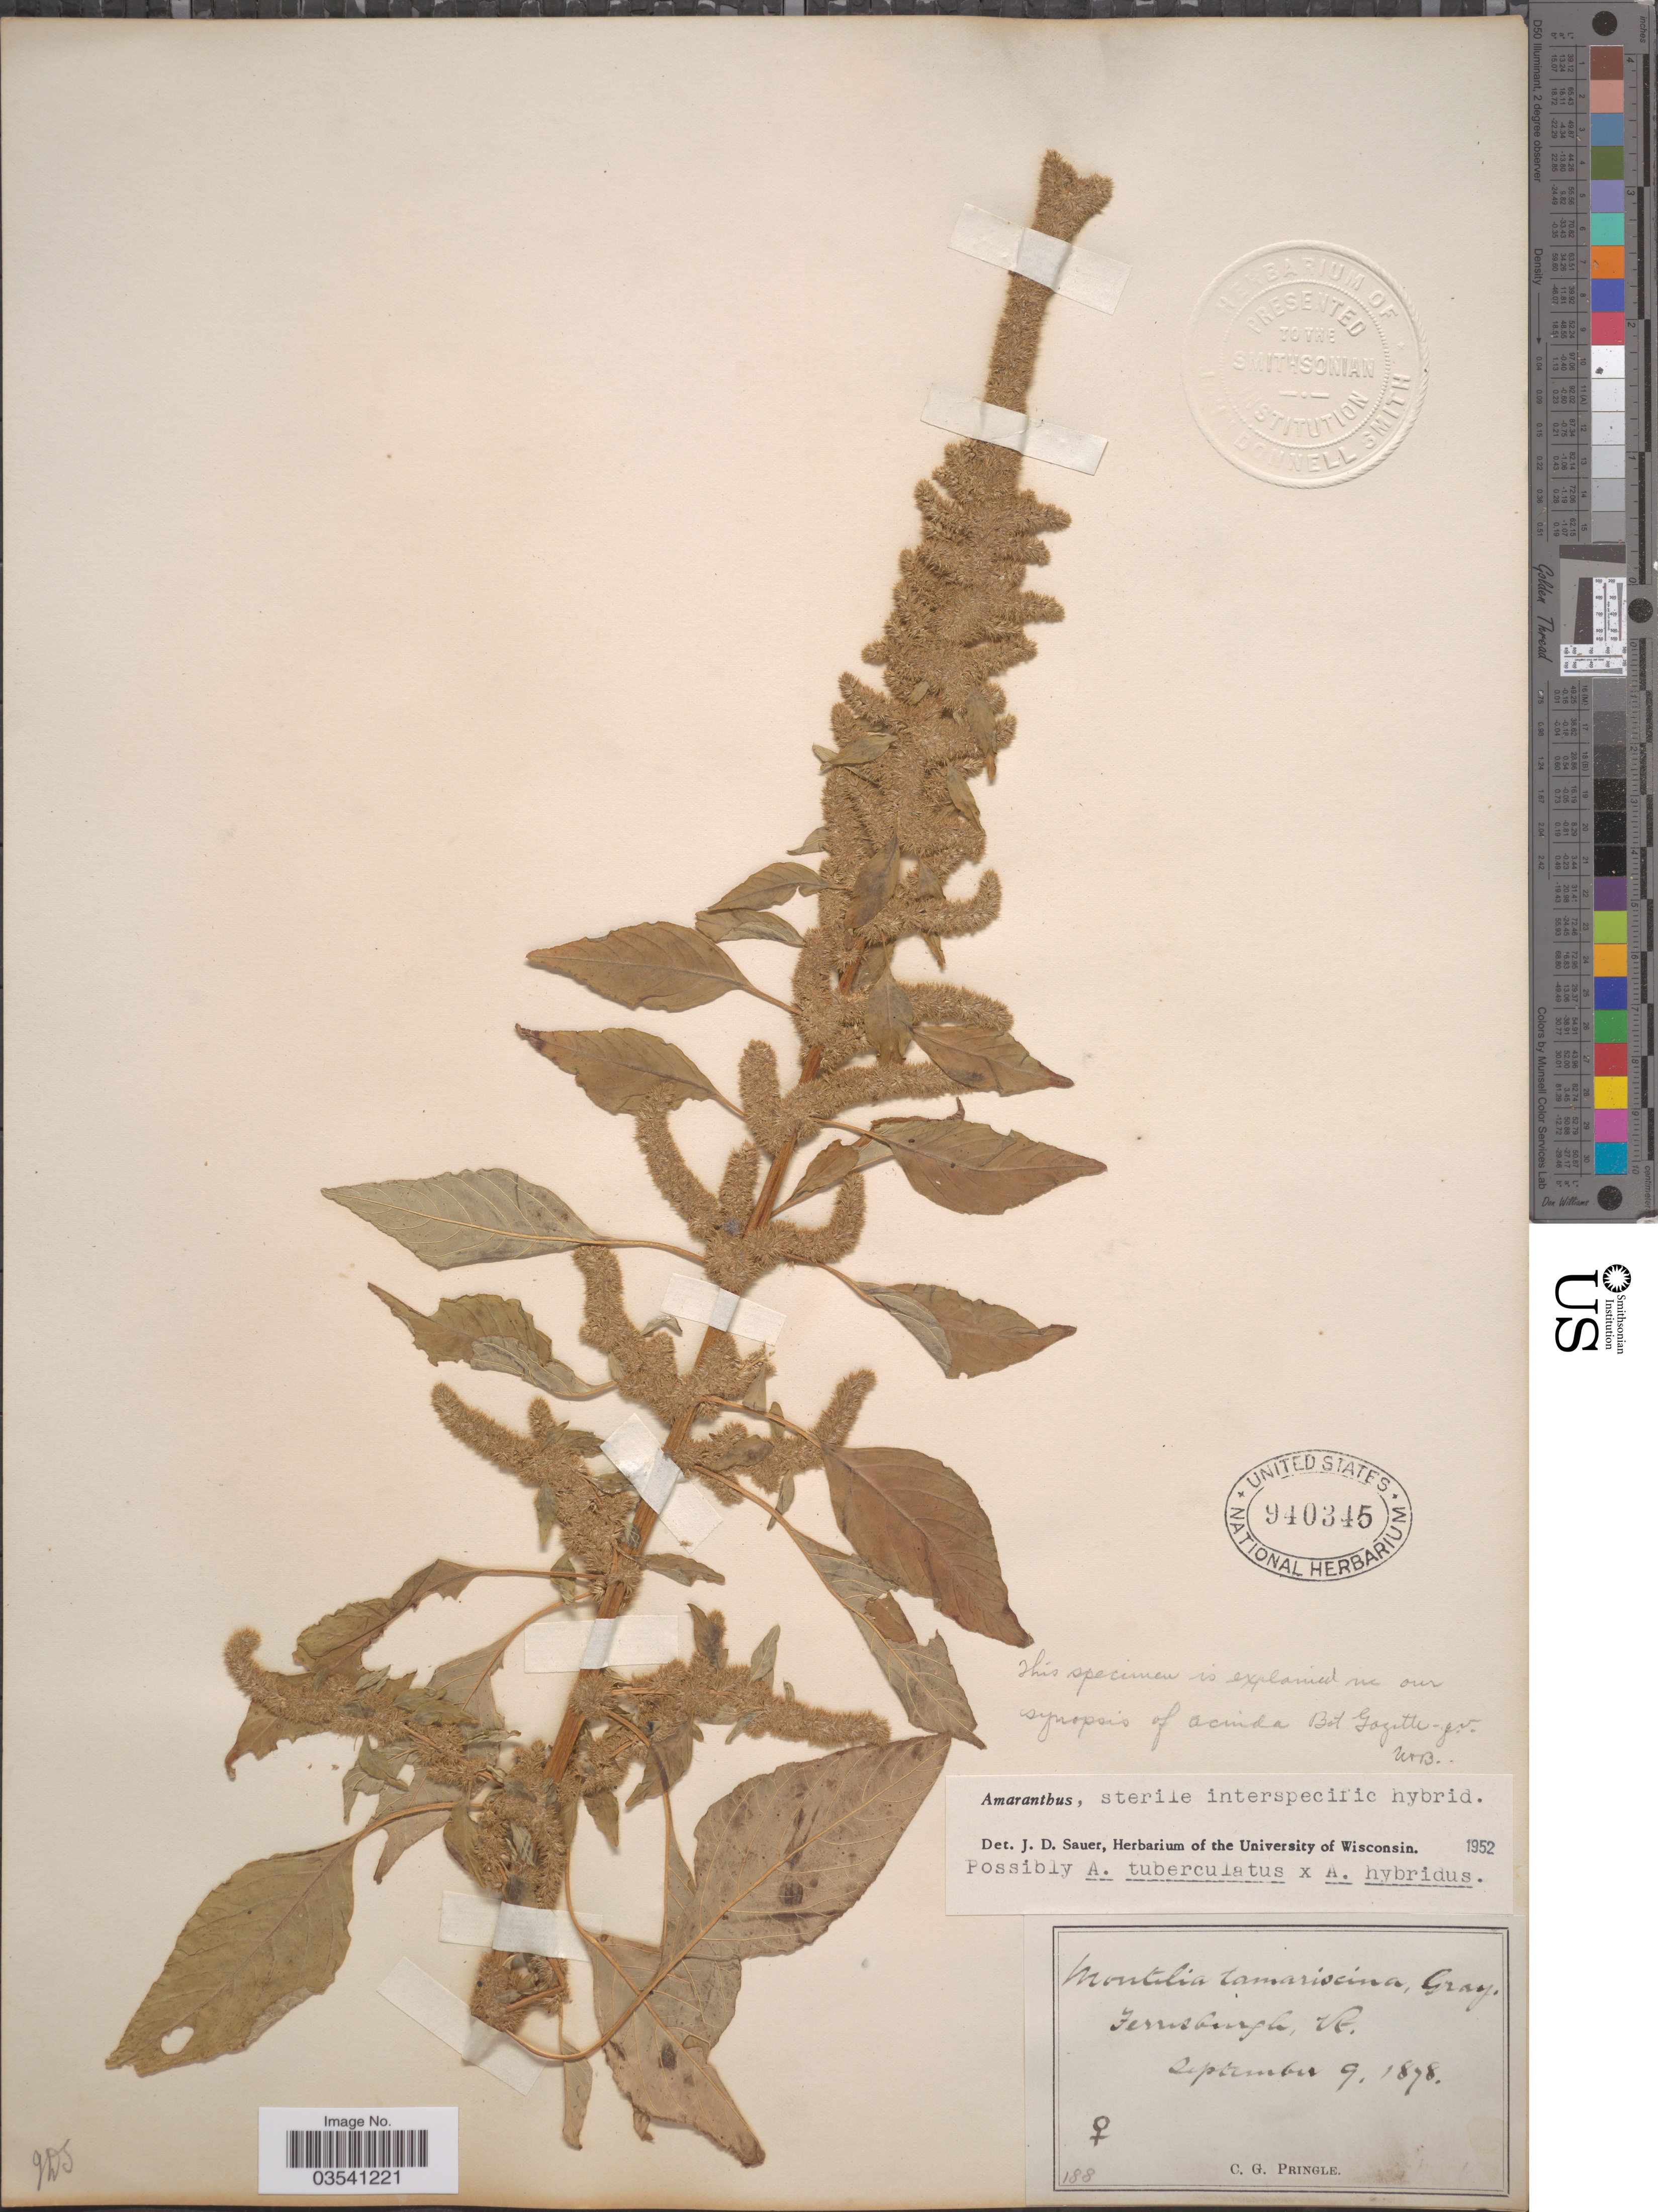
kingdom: Plantae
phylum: Tracheophyta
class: Magnoliopsida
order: Caryophyllales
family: Amaranthaceae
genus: Amaranthus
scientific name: Amaranthus tuberculatus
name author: (Moq.) J.D. Sauer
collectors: C. G. Pringle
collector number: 188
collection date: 1878-09-09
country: United States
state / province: Vermont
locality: Ferrisburgh.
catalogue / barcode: US 940345